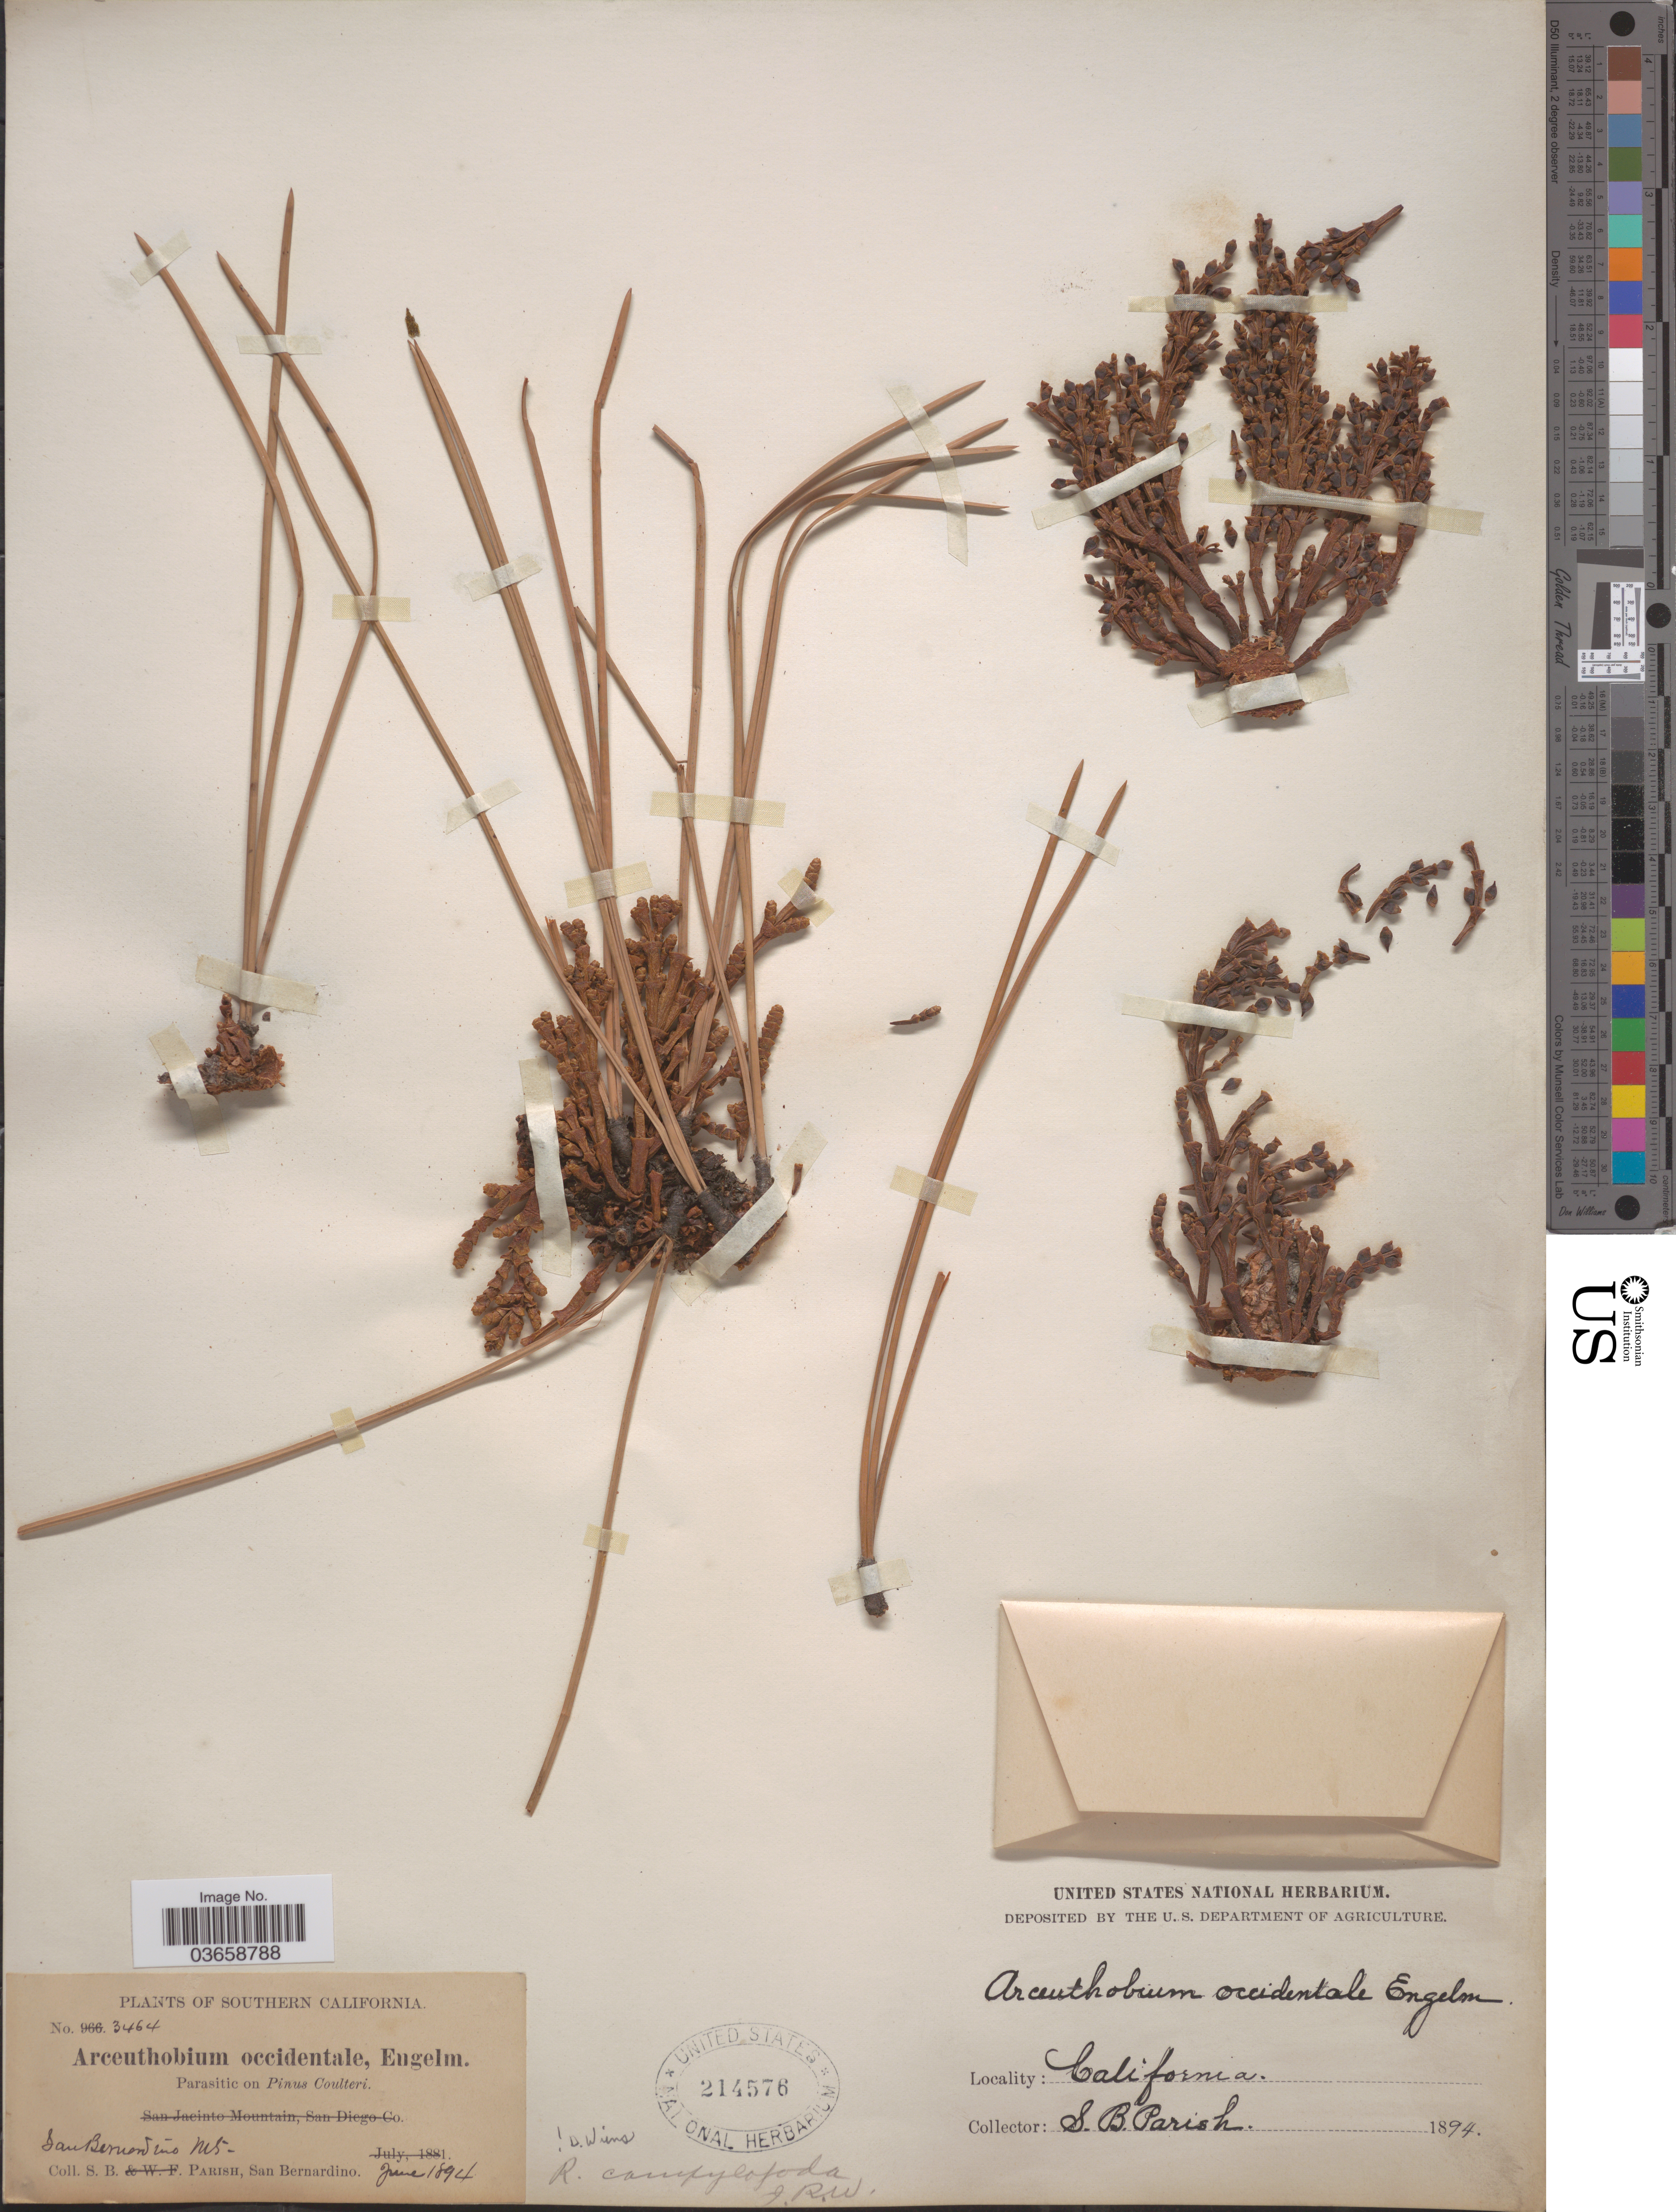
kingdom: Plantae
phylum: Tracheophyta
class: Magnoliopsida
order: Santalales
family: Viscaceae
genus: Arceuthobium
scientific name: Arceuthobium campylopodum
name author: Engelm.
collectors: S. B. Parish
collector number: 3464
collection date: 1894-08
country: United States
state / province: California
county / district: San Bernardino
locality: Southern California. San Bernardino Mts.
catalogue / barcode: US 214576